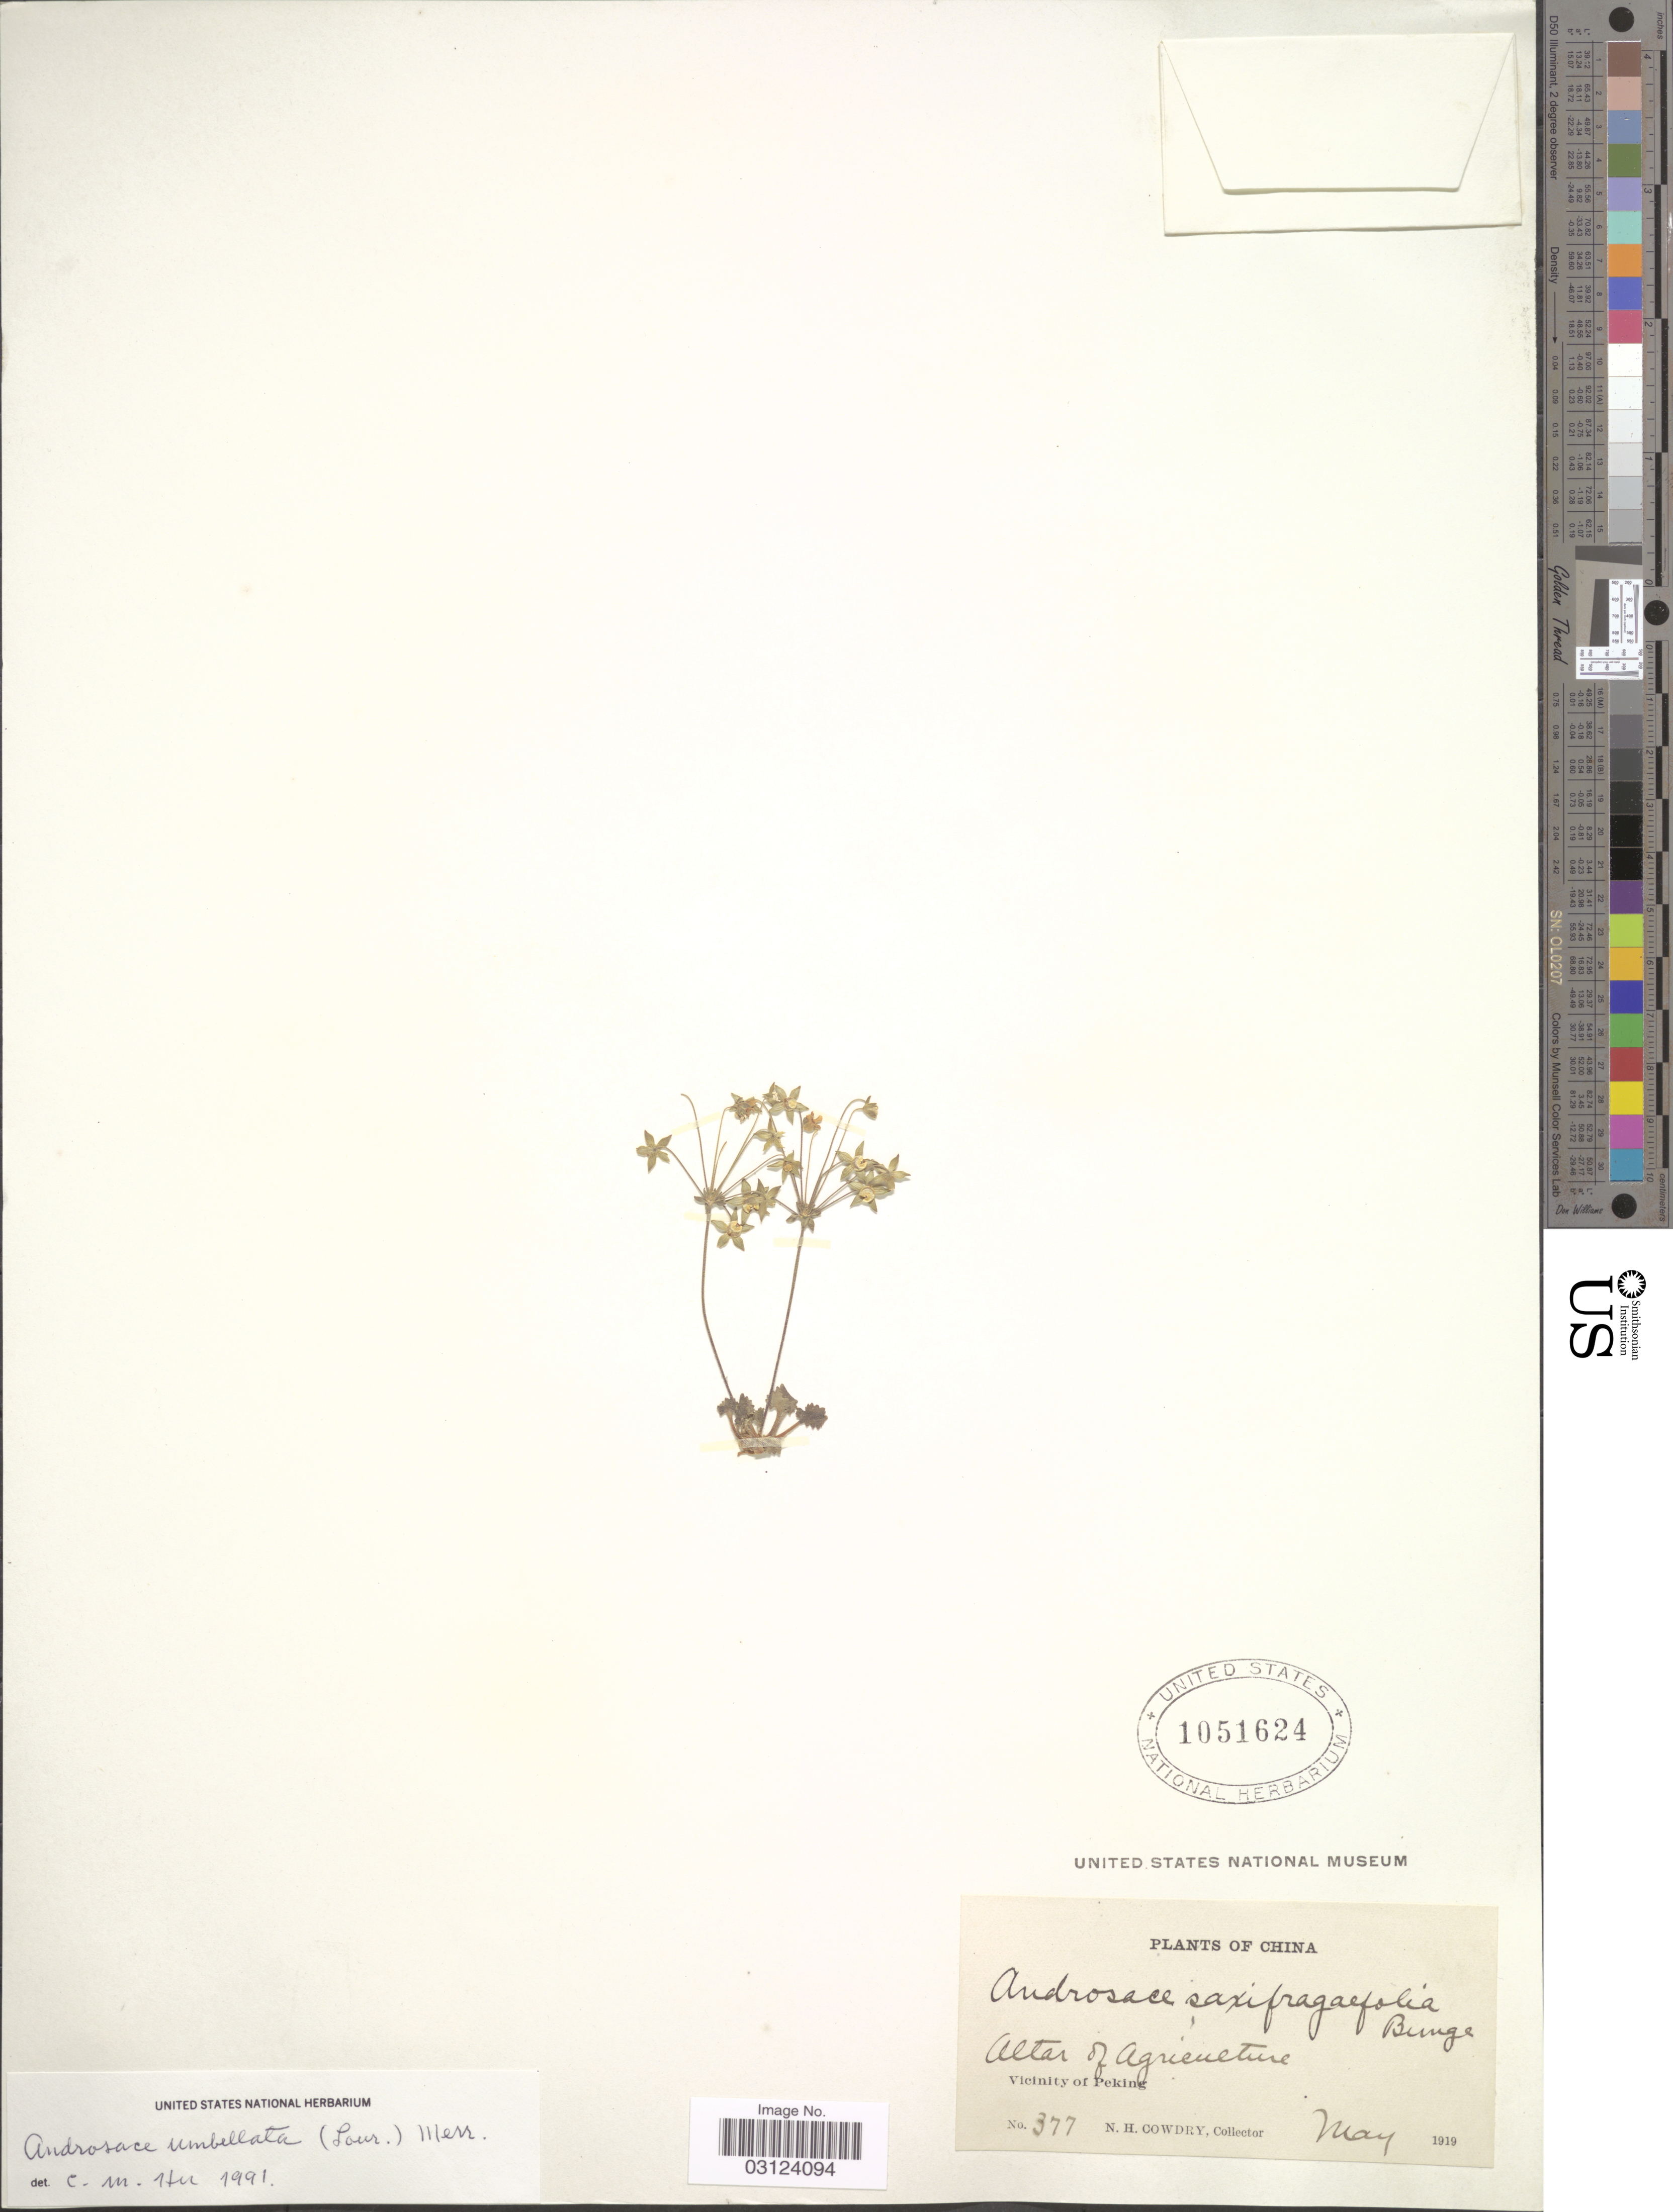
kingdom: Plantae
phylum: Tracheophyta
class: Magnoliopsida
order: Ericales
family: Primulaceae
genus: Androsace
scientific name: Androsace saxifragifolia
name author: Bunge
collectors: N. H. Cowdry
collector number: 377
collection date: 1919-05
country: China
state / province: Beijing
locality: Vicinity of Peking, Altar of Agriculture.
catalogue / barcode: US 1051624